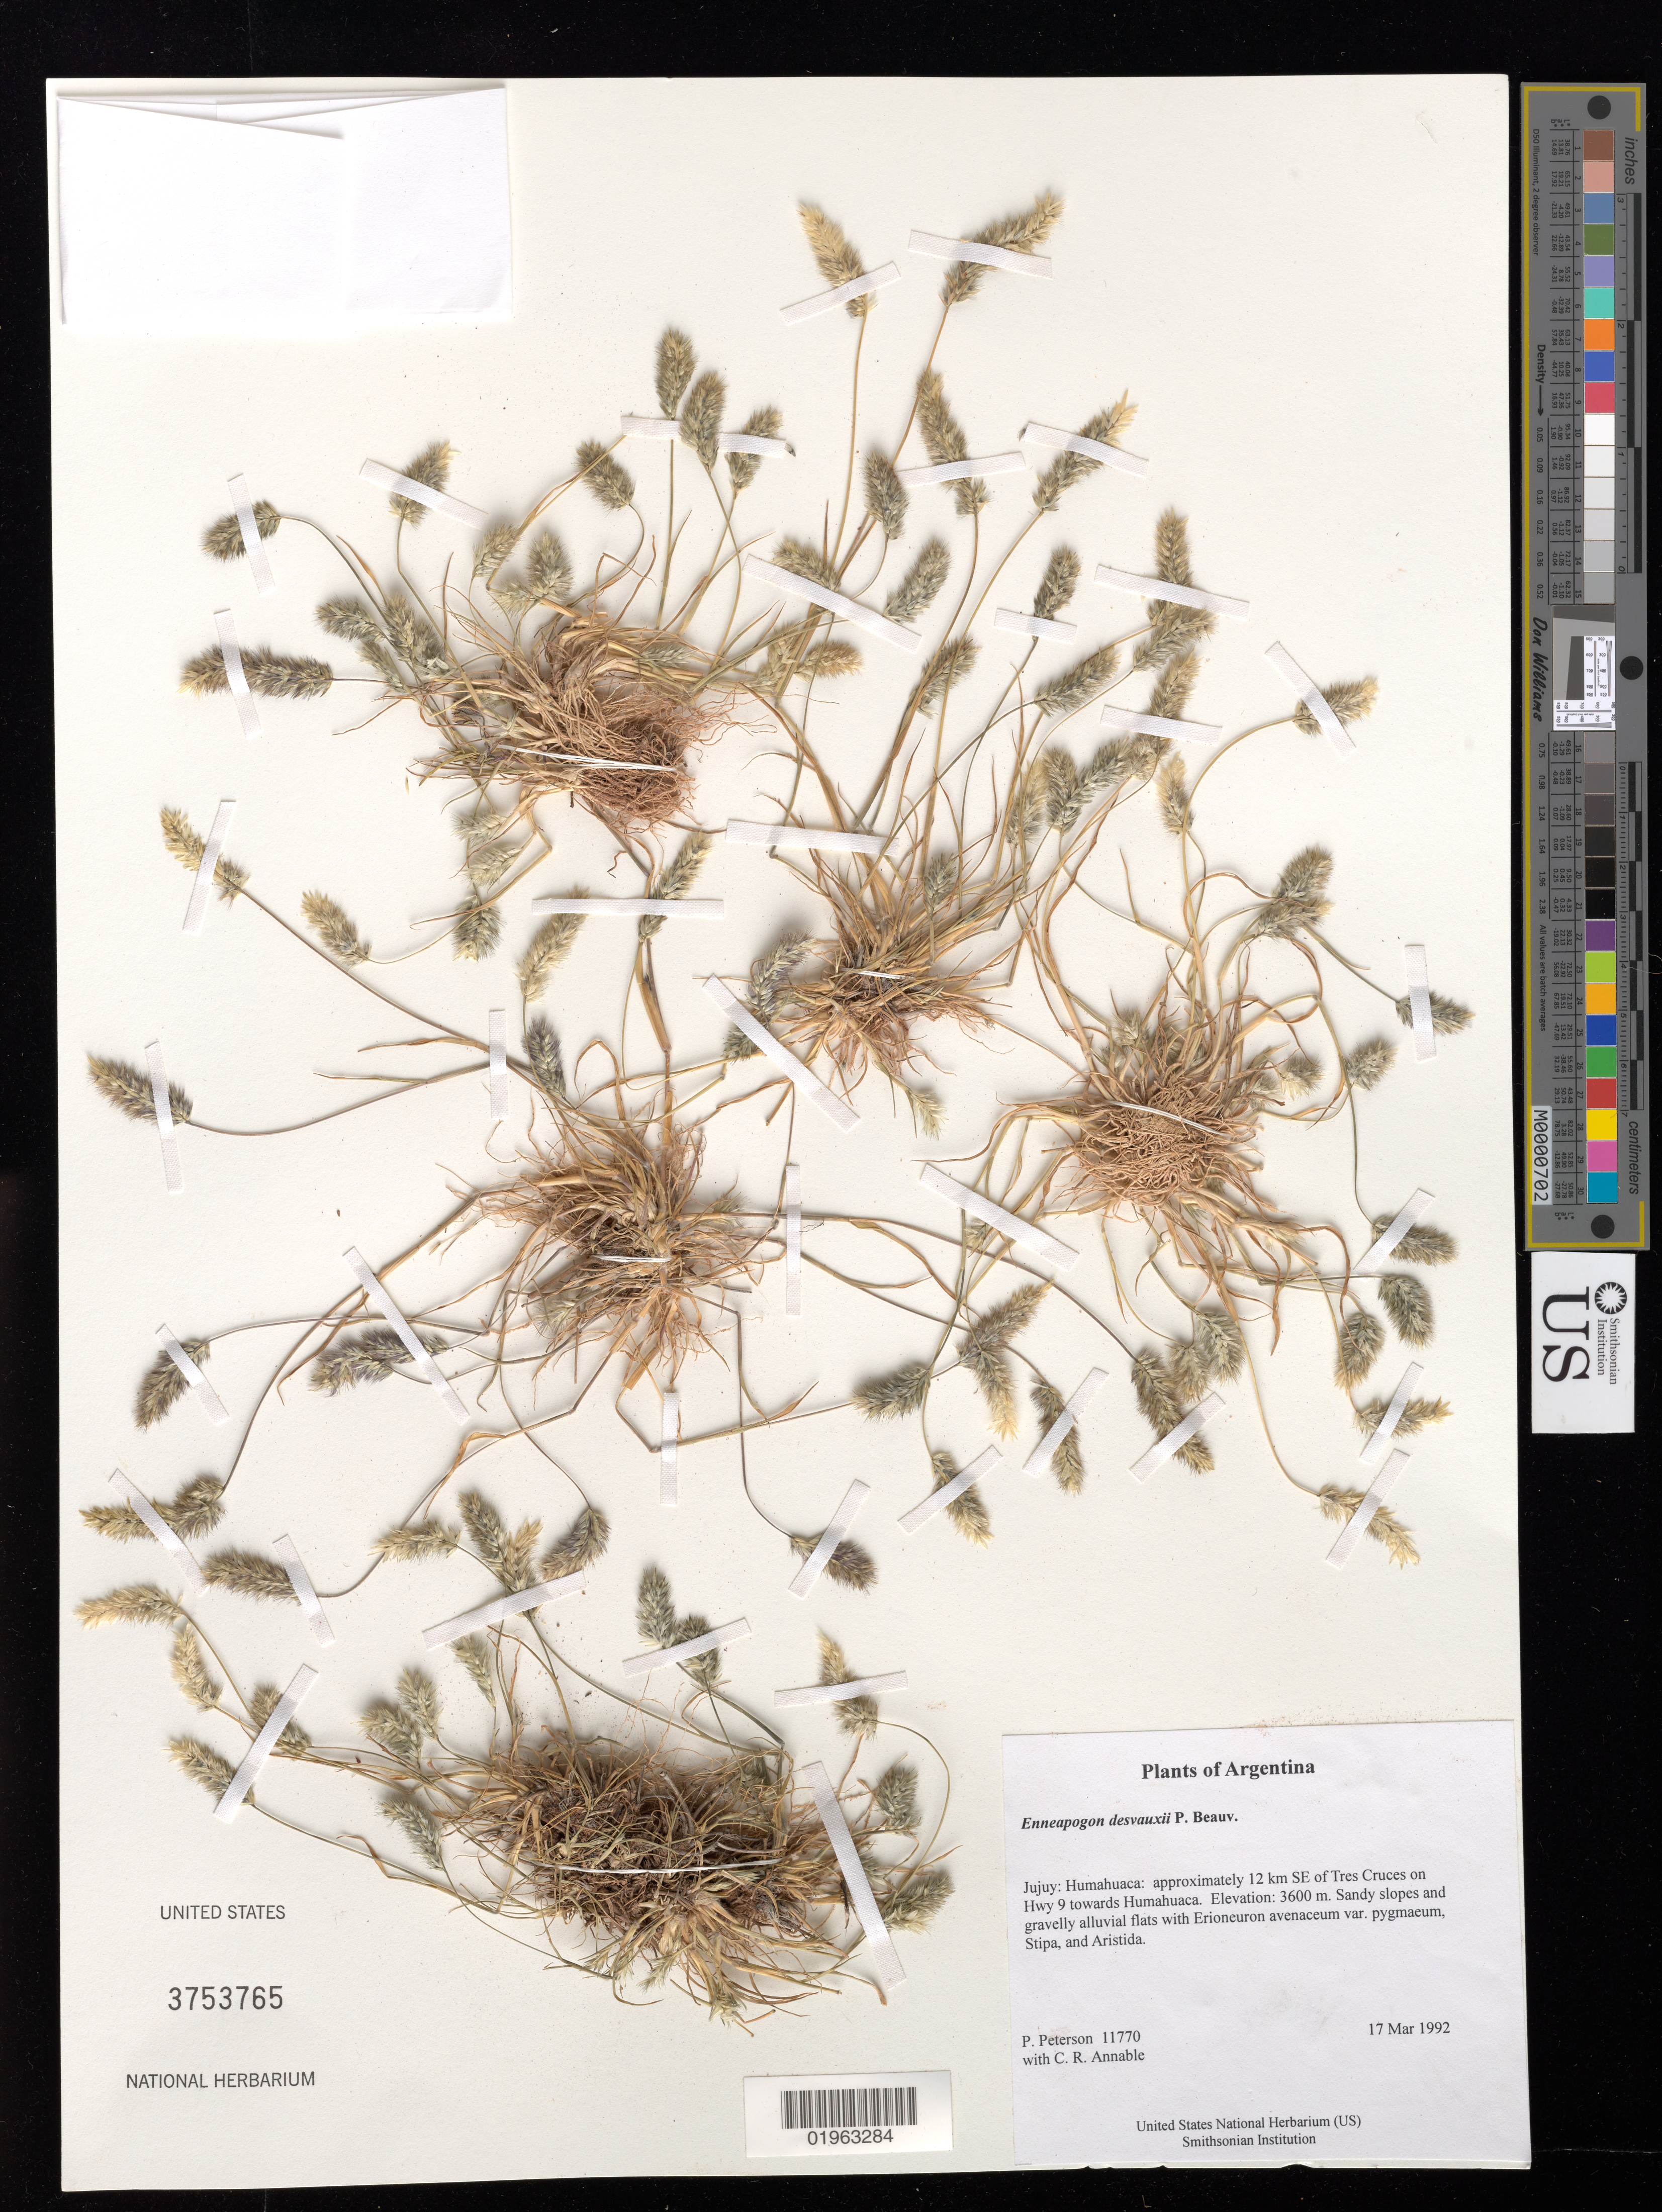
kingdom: Plantae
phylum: Tracheophyta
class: Liliopsida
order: Poales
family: Poaceae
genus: Enneapogon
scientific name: Enneapogon desvauxii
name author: P. Beauv.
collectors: P. M. Peterson & C. R. Annable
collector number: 11770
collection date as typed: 17 Mar 1992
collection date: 1992-03-17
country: Argentina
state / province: Jujuy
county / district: Humahuaca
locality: approximately 12 km SE of Tres Cruces on Hwy 9 towards Humahuaca.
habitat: Sandy slopes and gravelly alluvial flats with Erioneuron avenaceum var. pygmaeum, Stipa, and Aristida.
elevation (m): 3600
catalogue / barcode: US 3753765